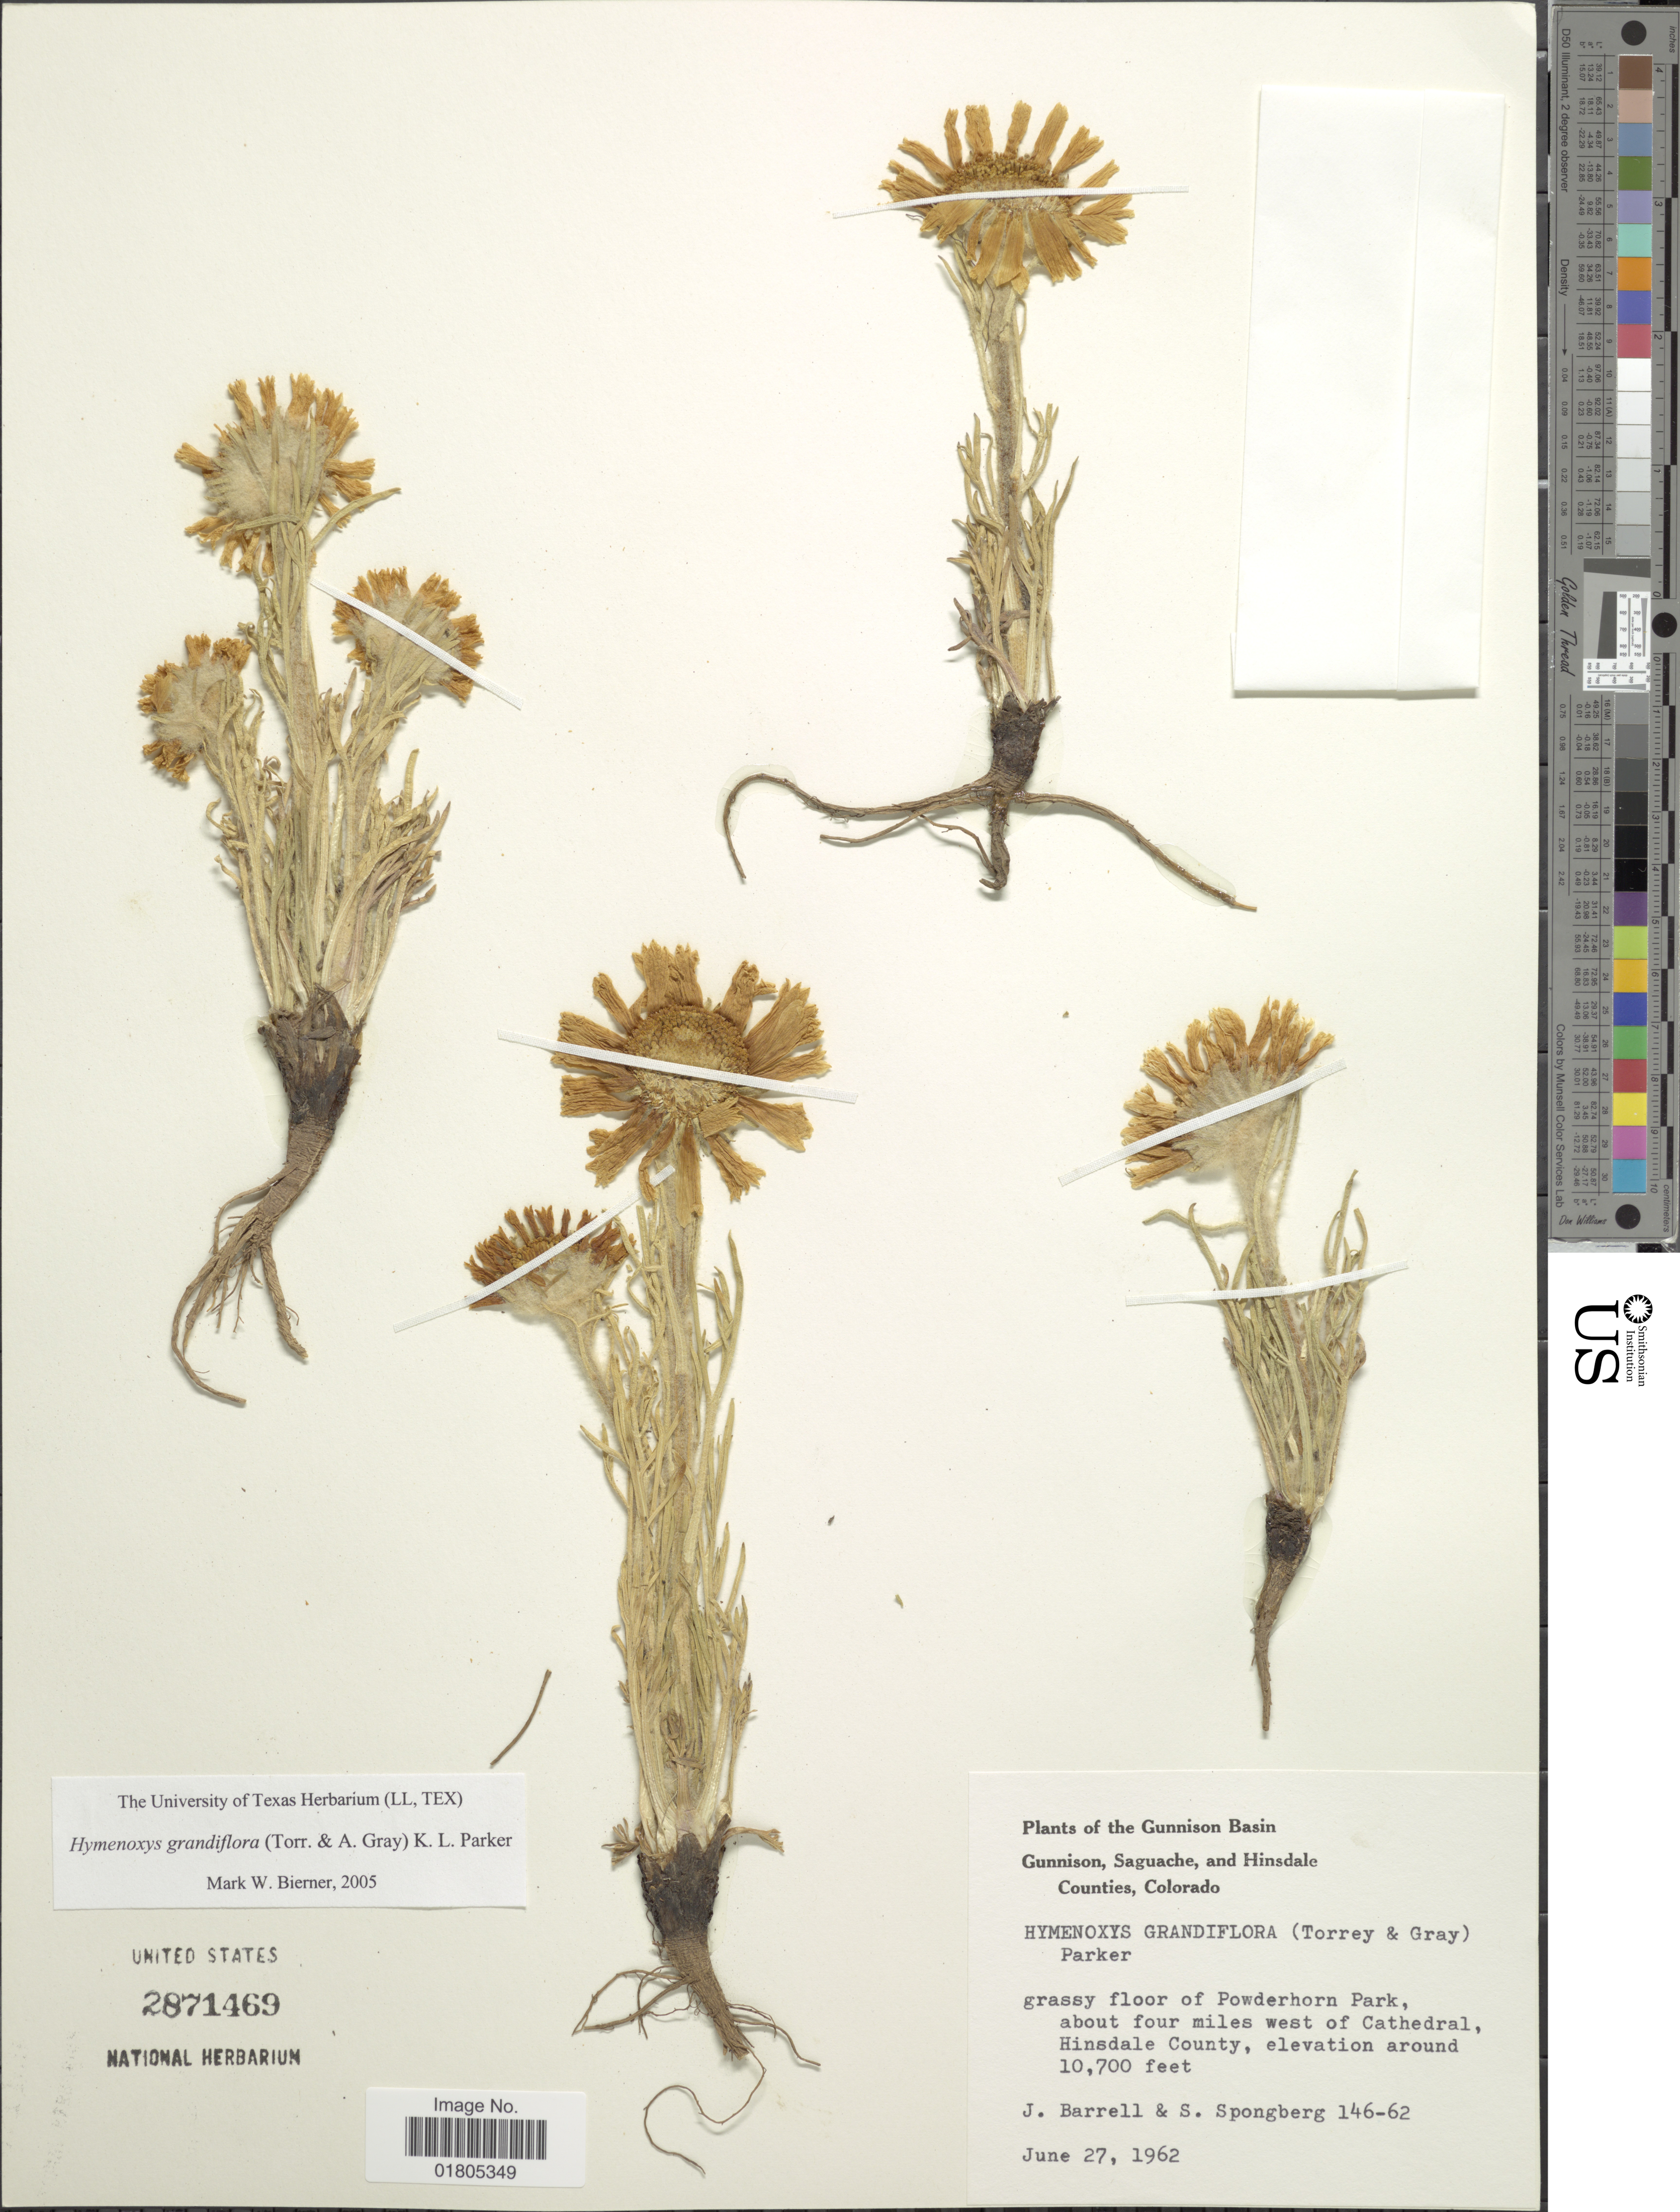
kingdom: Plantae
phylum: Tracheophyta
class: Magnoliopsida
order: Asterales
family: Asteraceae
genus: Actinea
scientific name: Actinea grandiflora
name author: (Torr. & A. Gray) Kuntze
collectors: J. Barrell & S. A.Spongberg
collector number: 146-62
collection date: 1962-06-27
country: United States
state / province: Colorado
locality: Gunnison Basin. Gunnison, Saguache, and Hinsdale Counties, Colorado. Grassy floor of Powderhorn Park, about four miles west of Cathedral, Hinsdale County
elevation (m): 3261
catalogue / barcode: US 2871469